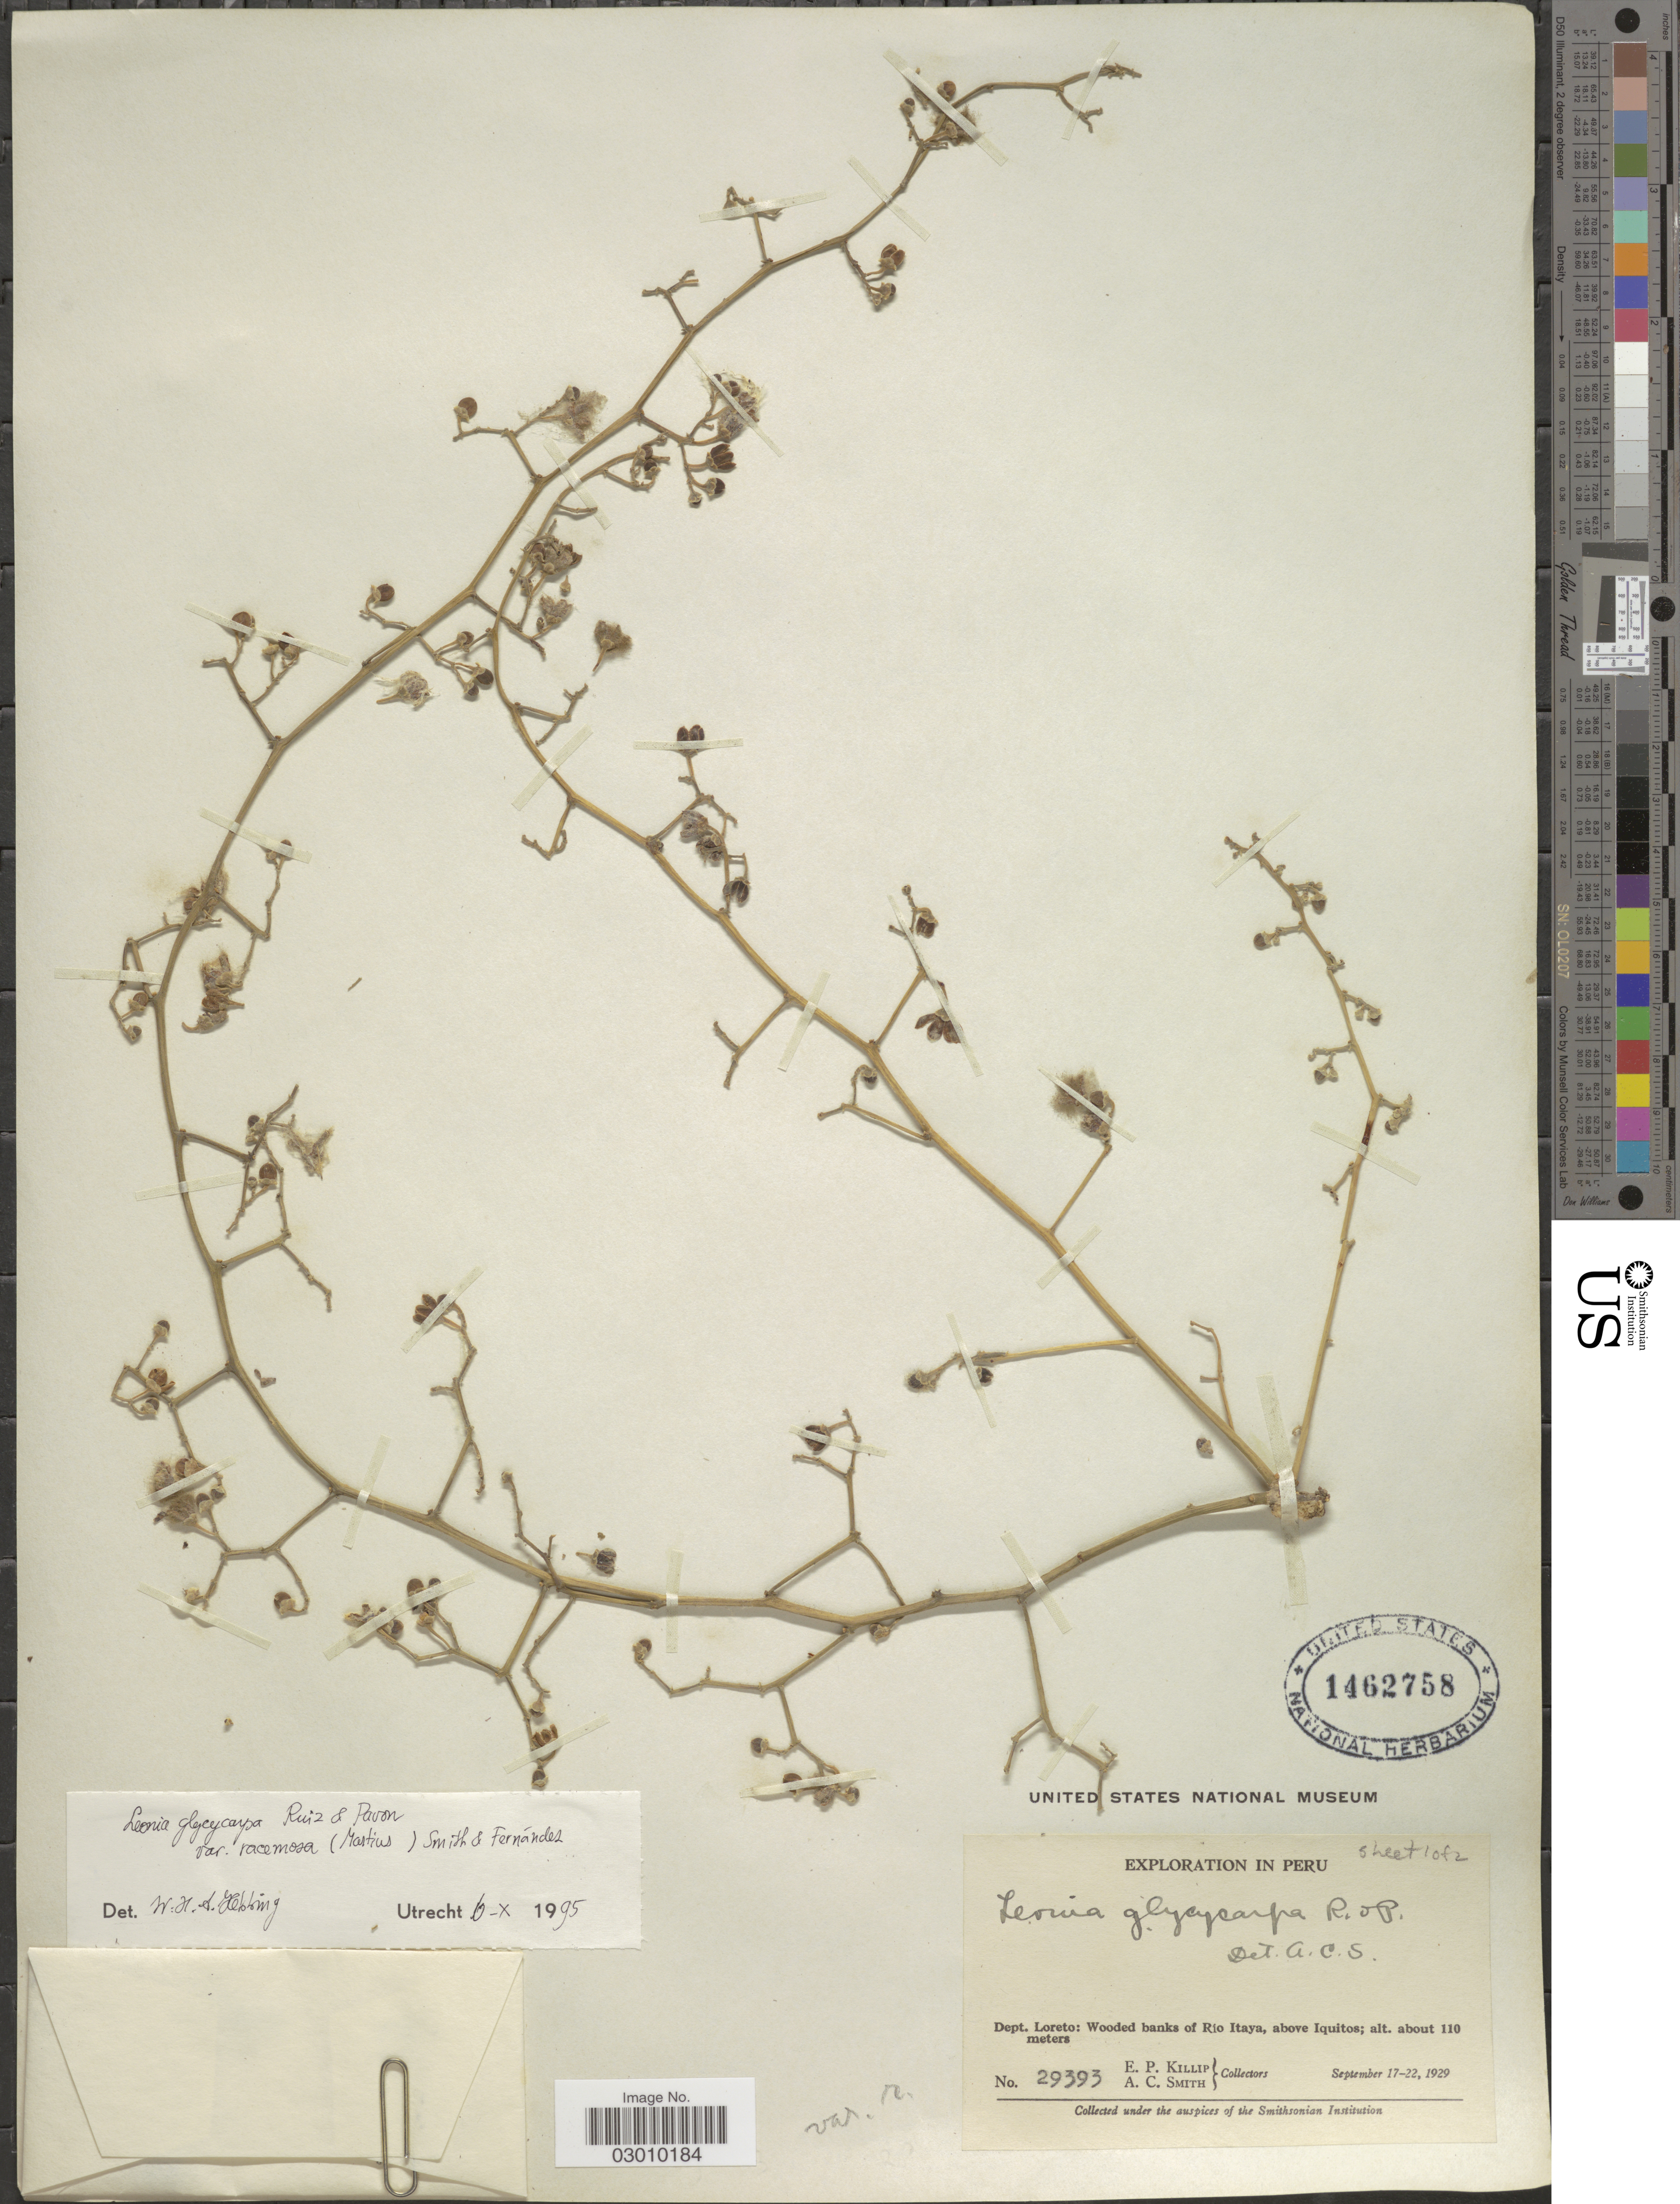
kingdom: Plantae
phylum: Tracheophyta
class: Magnoliopsida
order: Malpighiales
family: Violaceae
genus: Leonia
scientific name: Leonia glycycarpa var. racemosa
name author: (Mart.) L.B. Sm. & A. Fernández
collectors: E. P. Killip & A. C. Smith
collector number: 29393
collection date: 1929-09-17/1929-09-22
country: Peru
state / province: Loreto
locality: Dept. Loreto: Wooded banks of Río Itaya, above Iquitos.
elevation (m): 110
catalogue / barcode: US 1462758